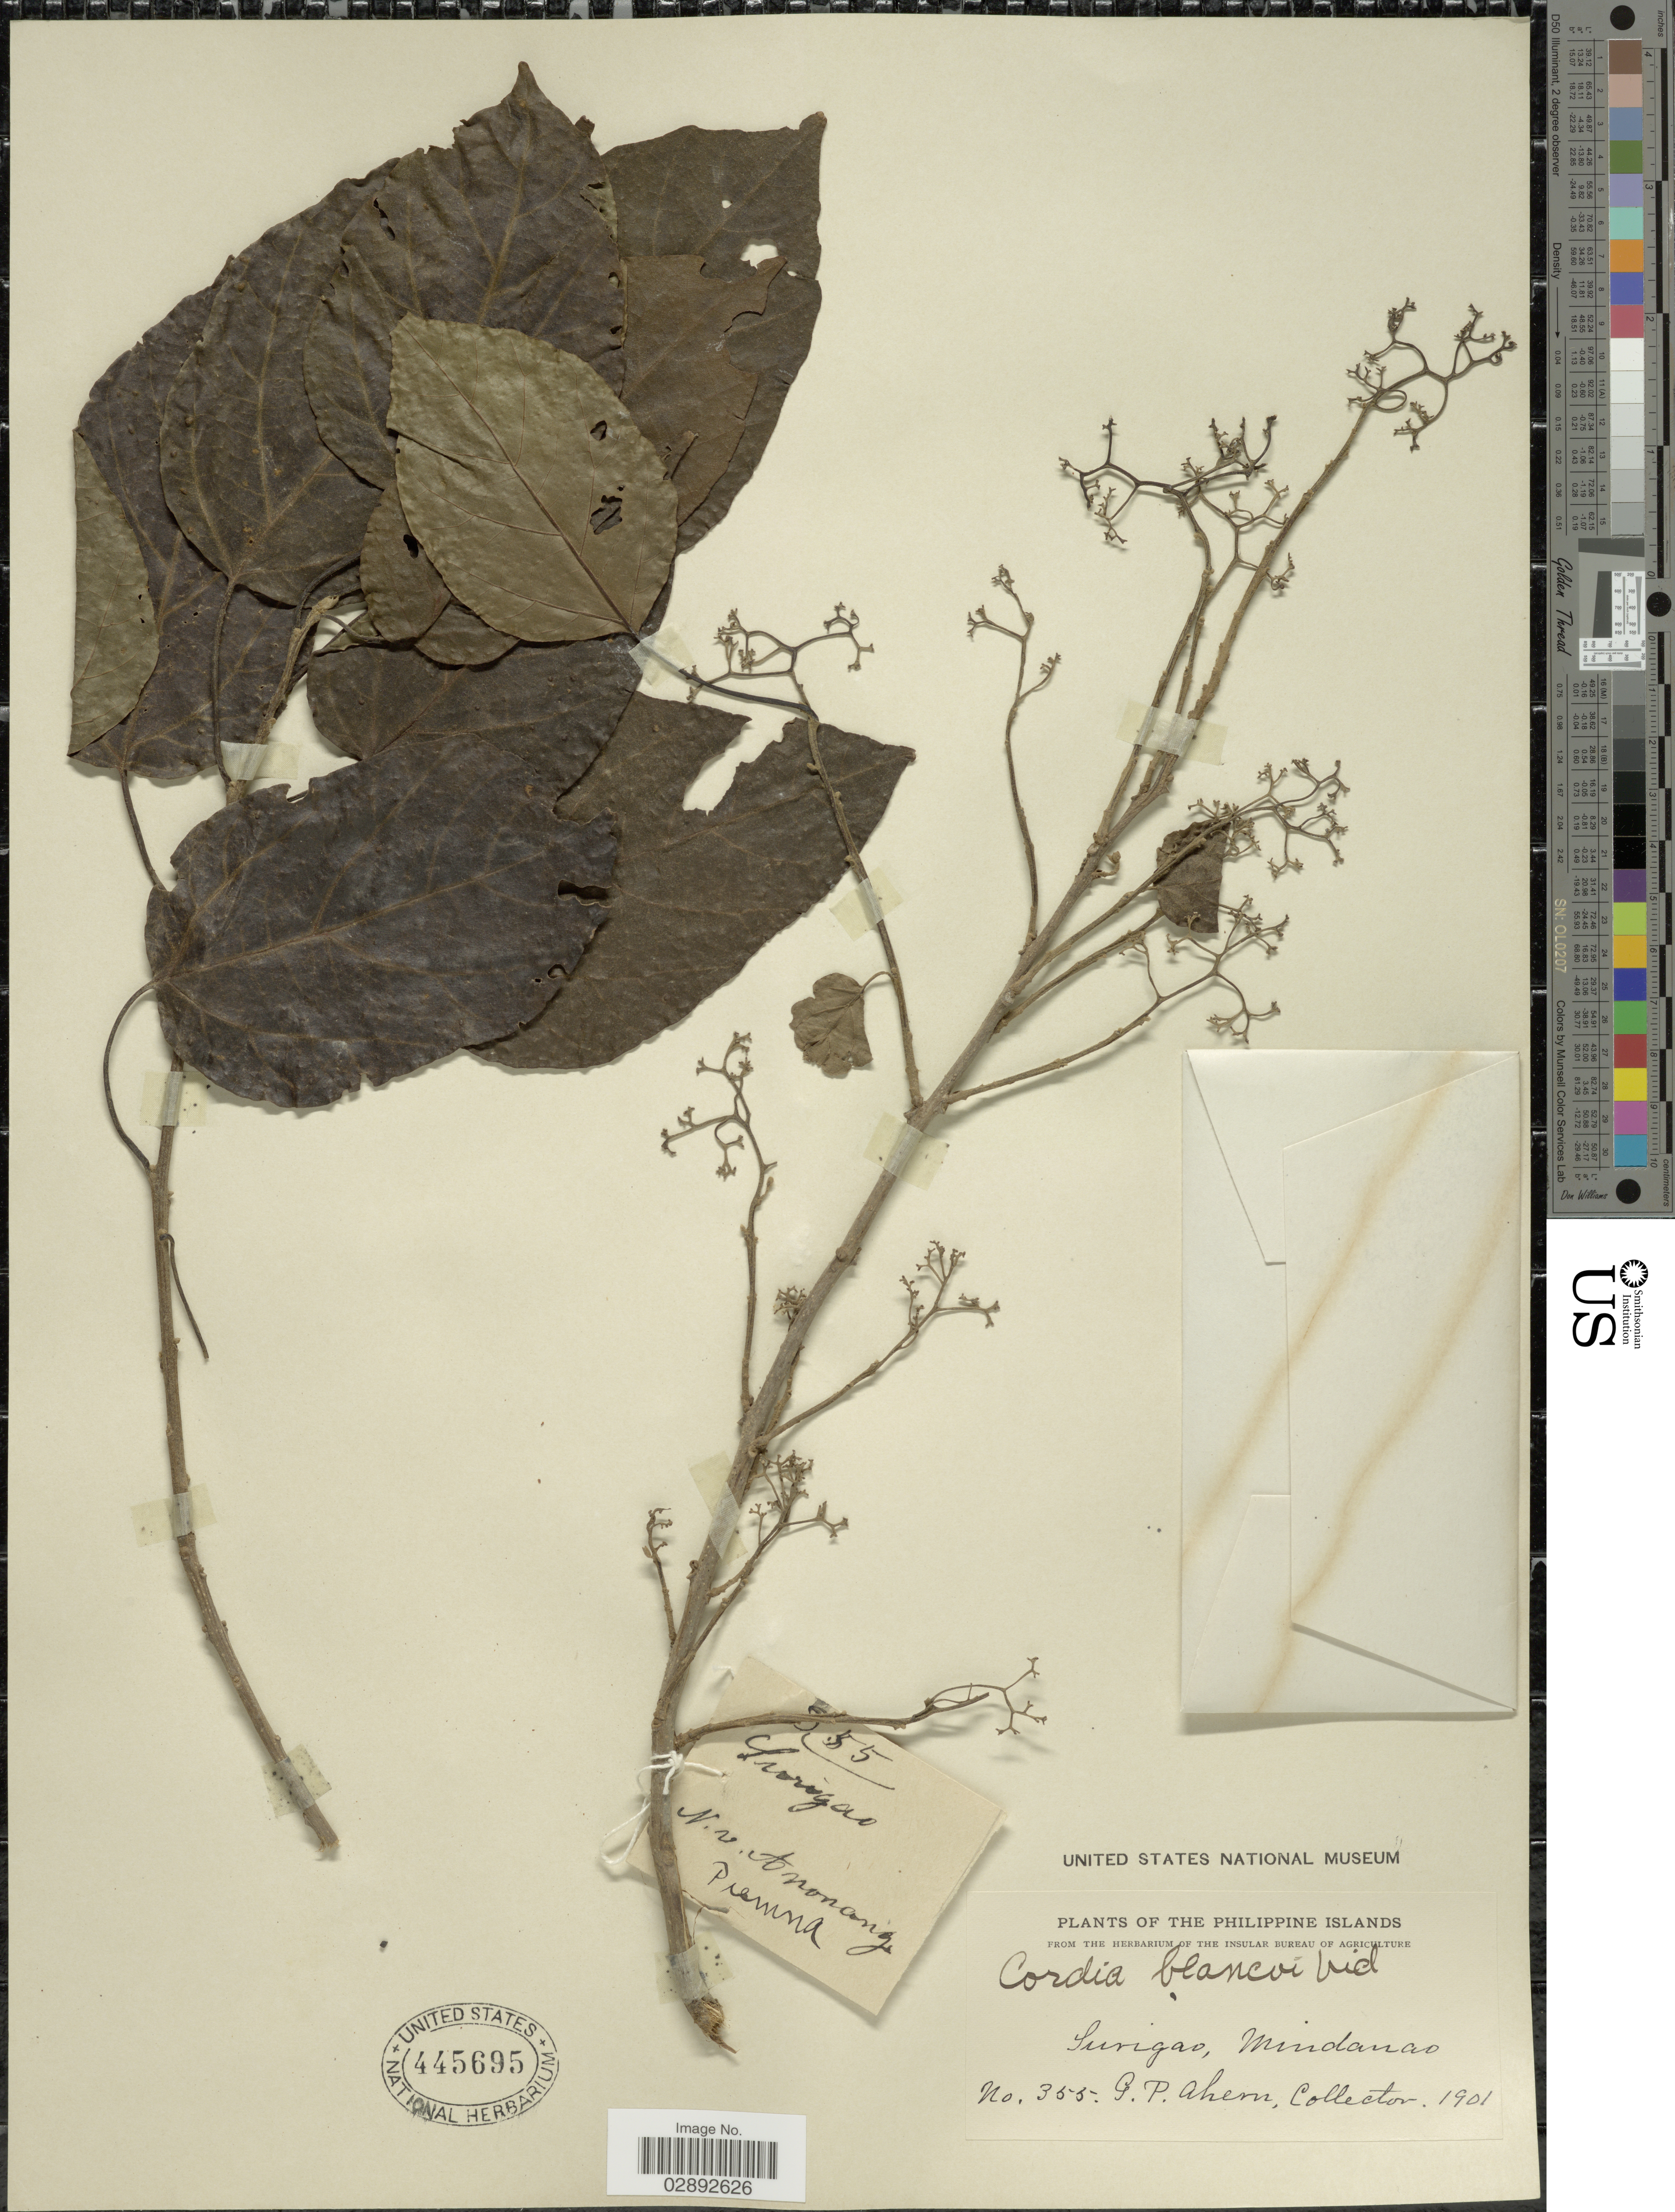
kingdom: Plantae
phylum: Tracheophyta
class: Magnoliopsida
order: Boraginales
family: Cordiaceae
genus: Cordia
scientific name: Cordia dichotoma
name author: G. Forst.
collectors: G. Ahern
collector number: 355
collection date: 1901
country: Philippines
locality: Surigao, Mindanao.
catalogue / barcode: US 445695